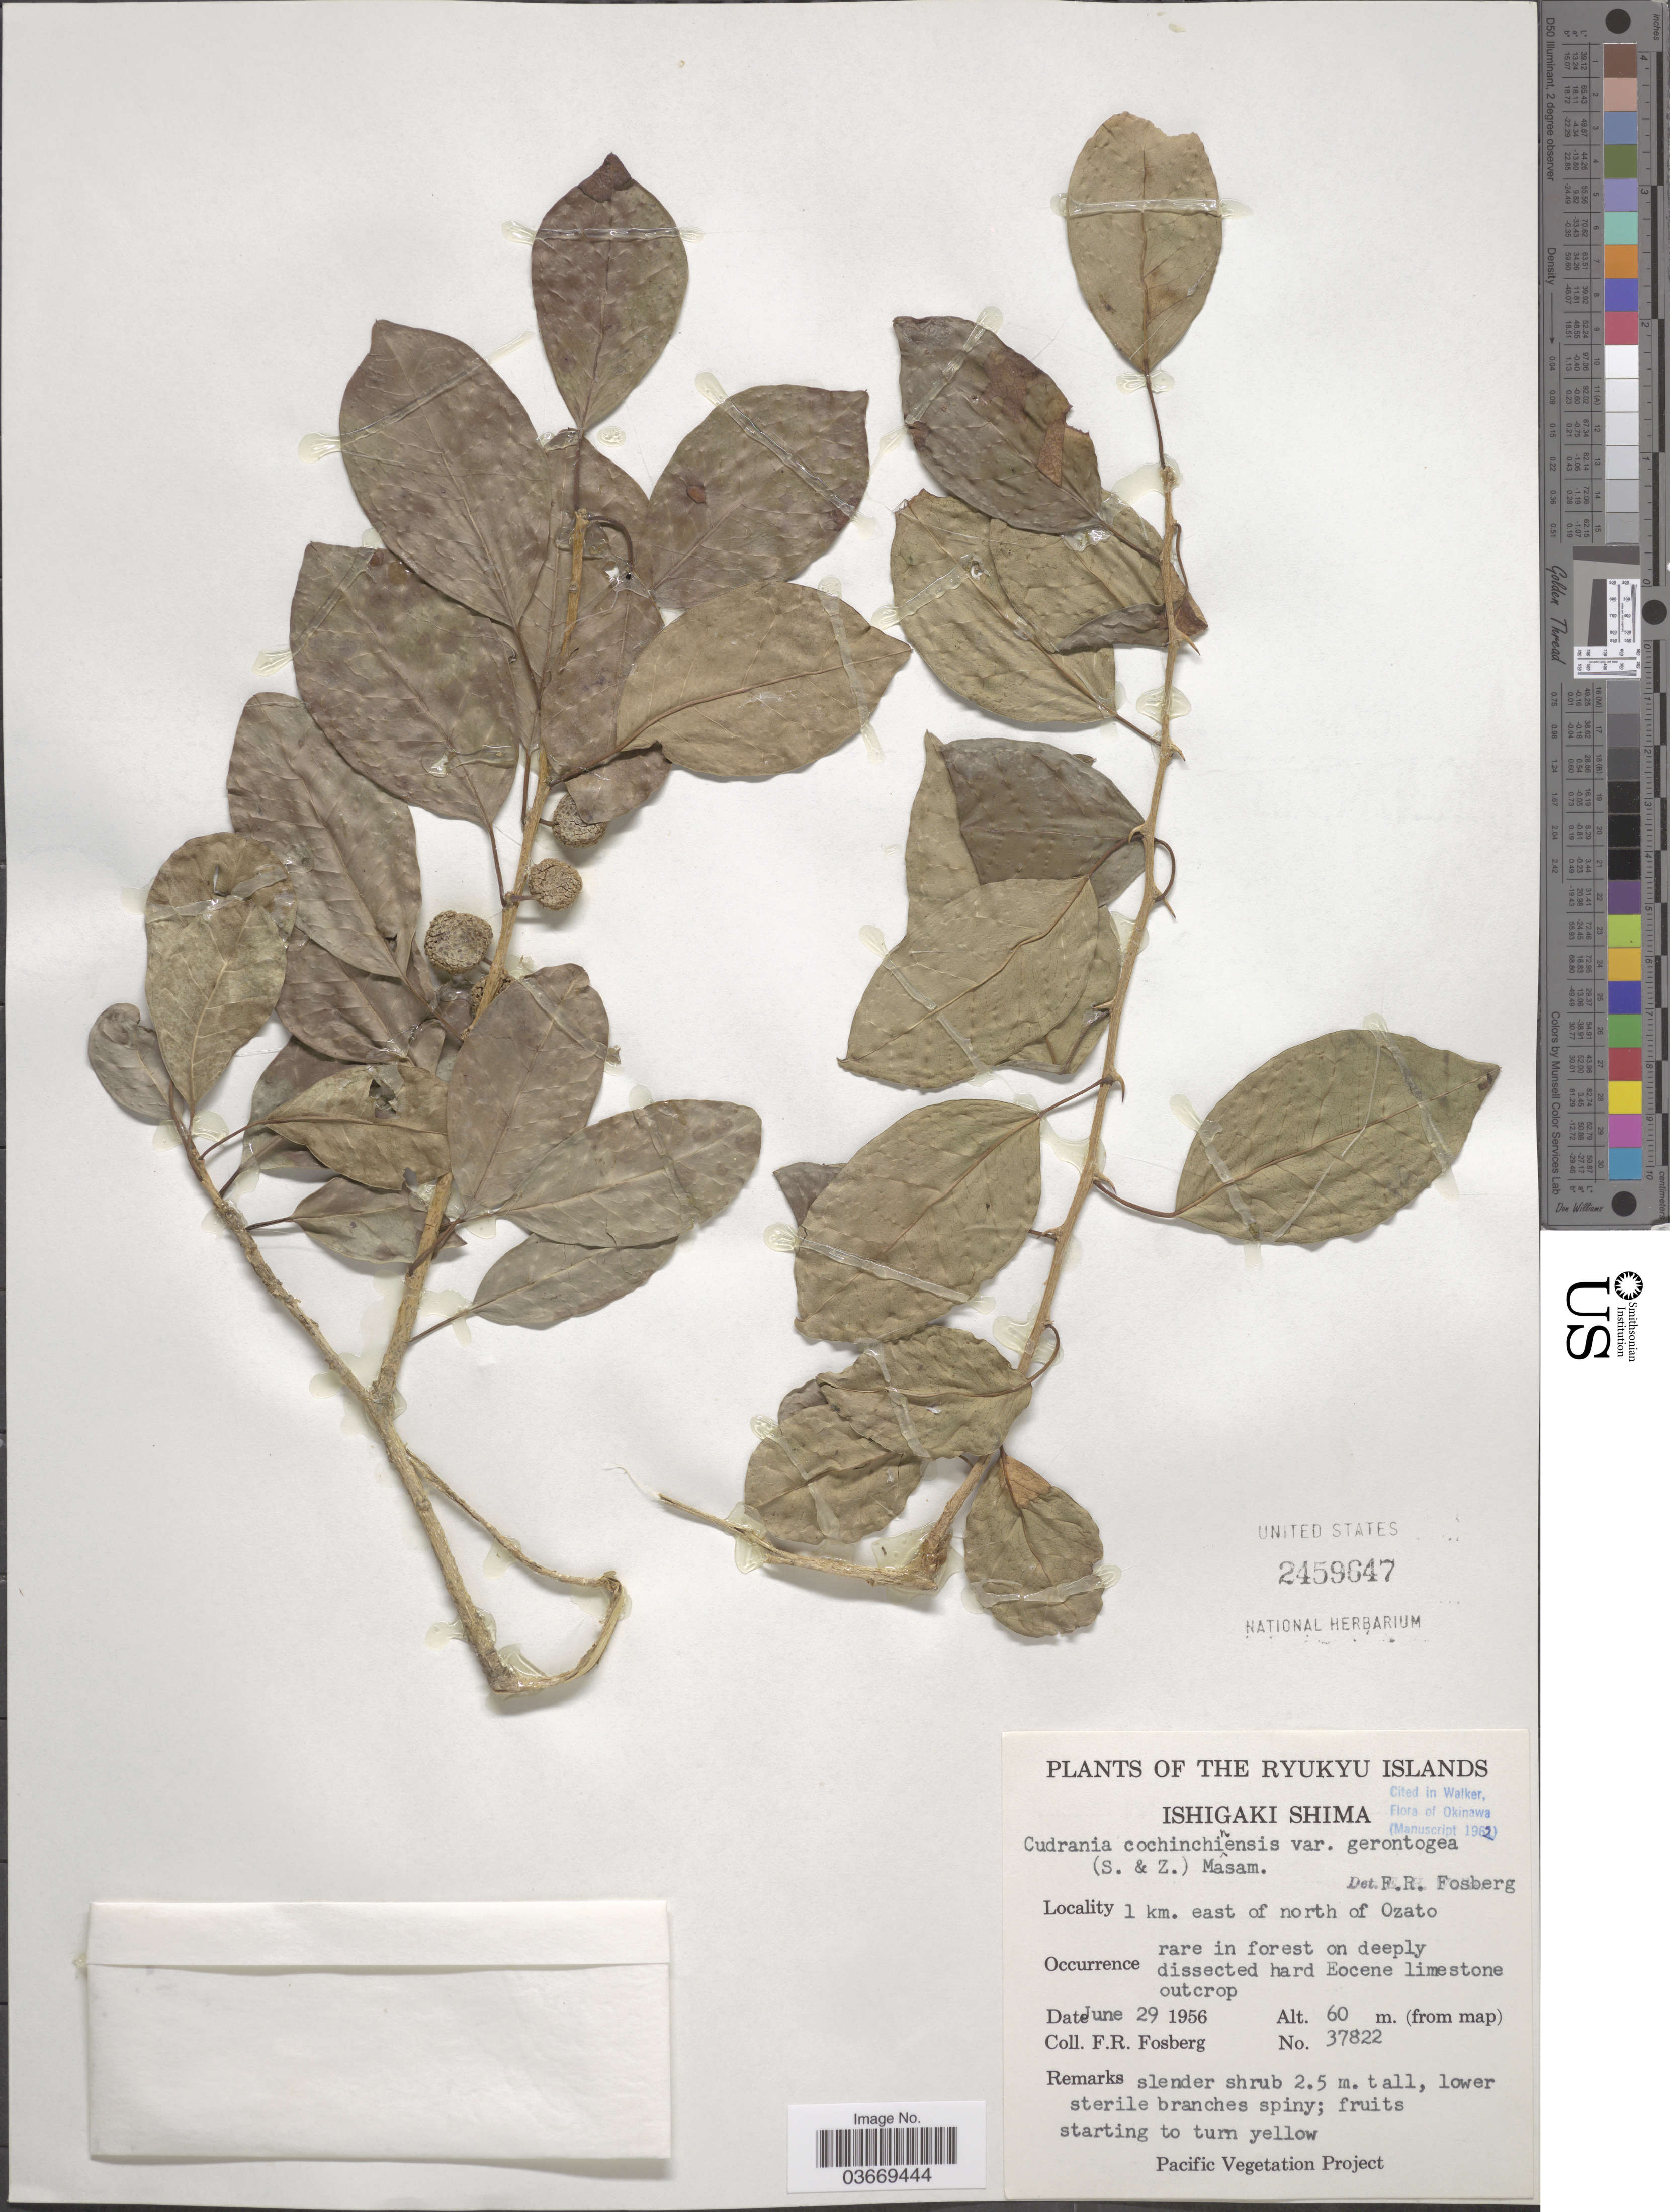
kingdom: Plantae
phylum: Tracheophyta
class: Magnoliopsida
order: Rosales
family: Moraceae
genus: Maclura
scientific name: Maclura cochinchinensis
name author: (Lour.) Corner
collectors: F. R. Fosberg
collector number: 37822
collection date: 1956-06-29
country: Japan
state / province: Okinawa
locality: The Ryukyu Island. Ishigaki Shima. 1 km. east of north of Ozato.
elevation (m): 60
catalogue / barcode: US 2459647